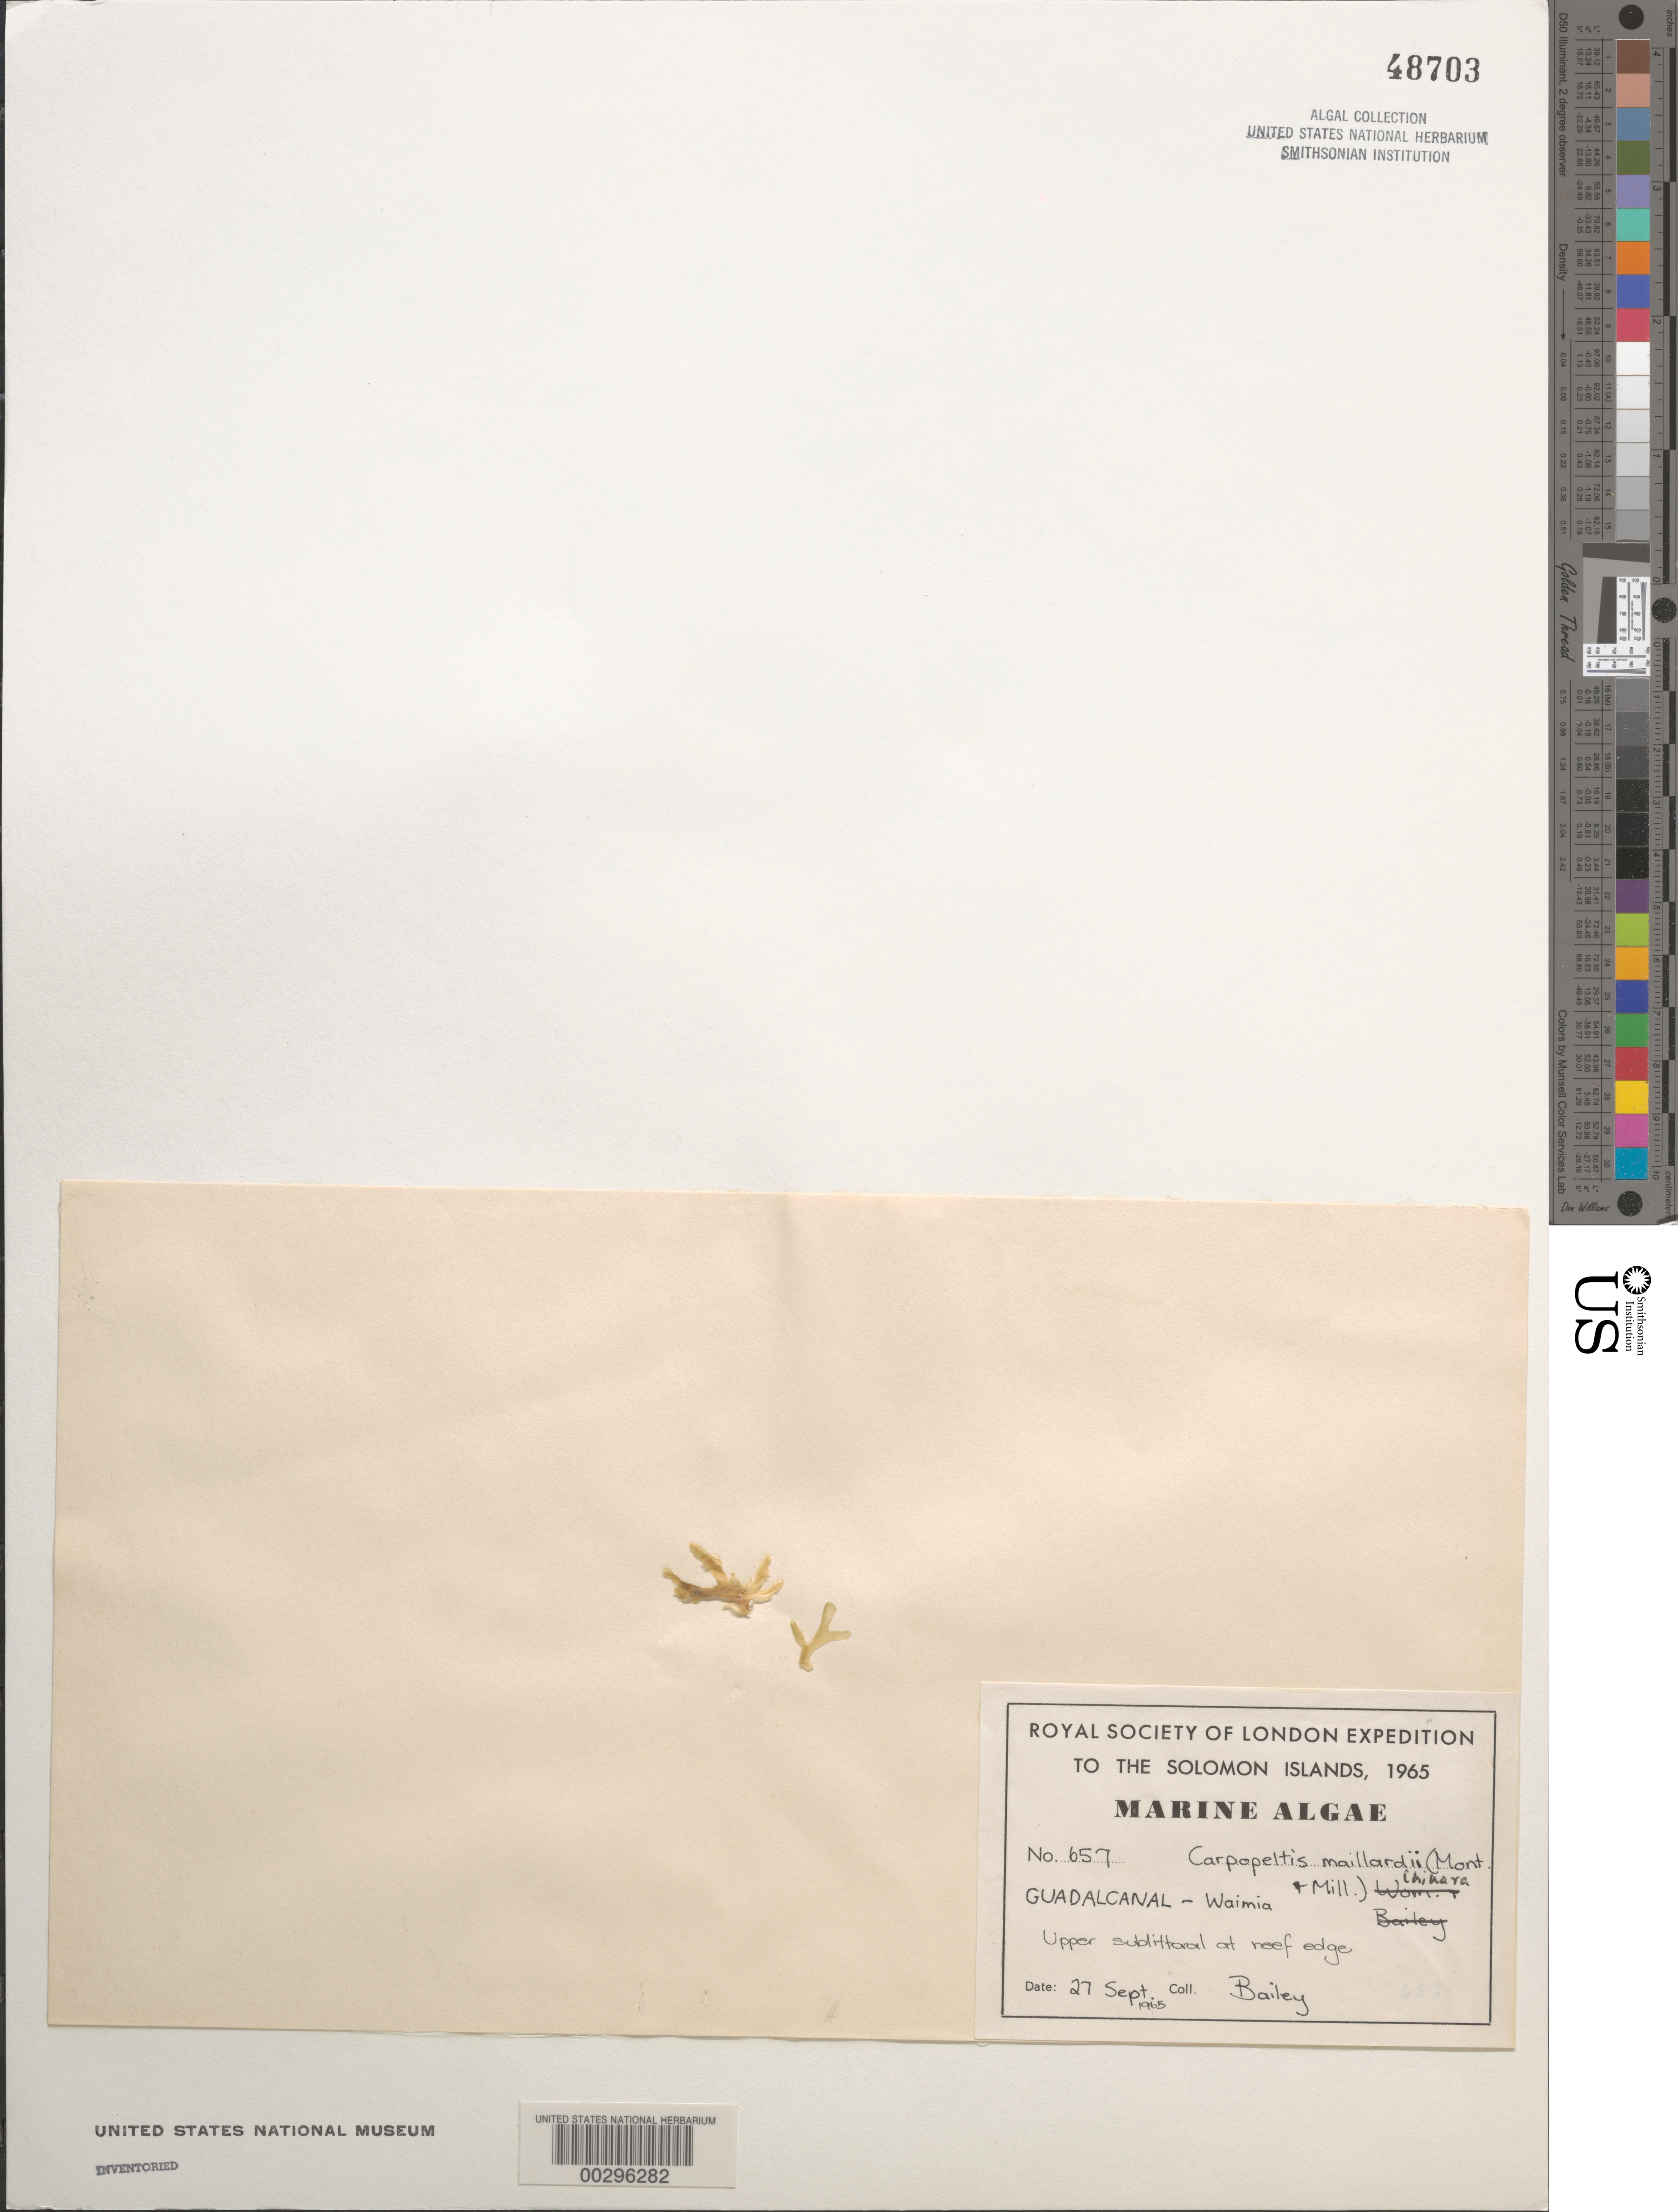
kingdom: Plantae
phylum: Rhodophyta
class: Florideophyceae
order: Halymeniales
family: Halymeniaceae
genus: Yonagunia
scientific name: Yonagunia maillardii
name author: (Montagne & Maillardet) S.-M. Lin et al.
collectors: A. Bailey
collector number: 657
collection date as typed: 27 Sep 1965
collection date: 1965-09-27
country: Solomon Islands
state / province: Guadalcanal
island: Guadalcanal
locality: Waimia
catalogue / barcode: US 48703